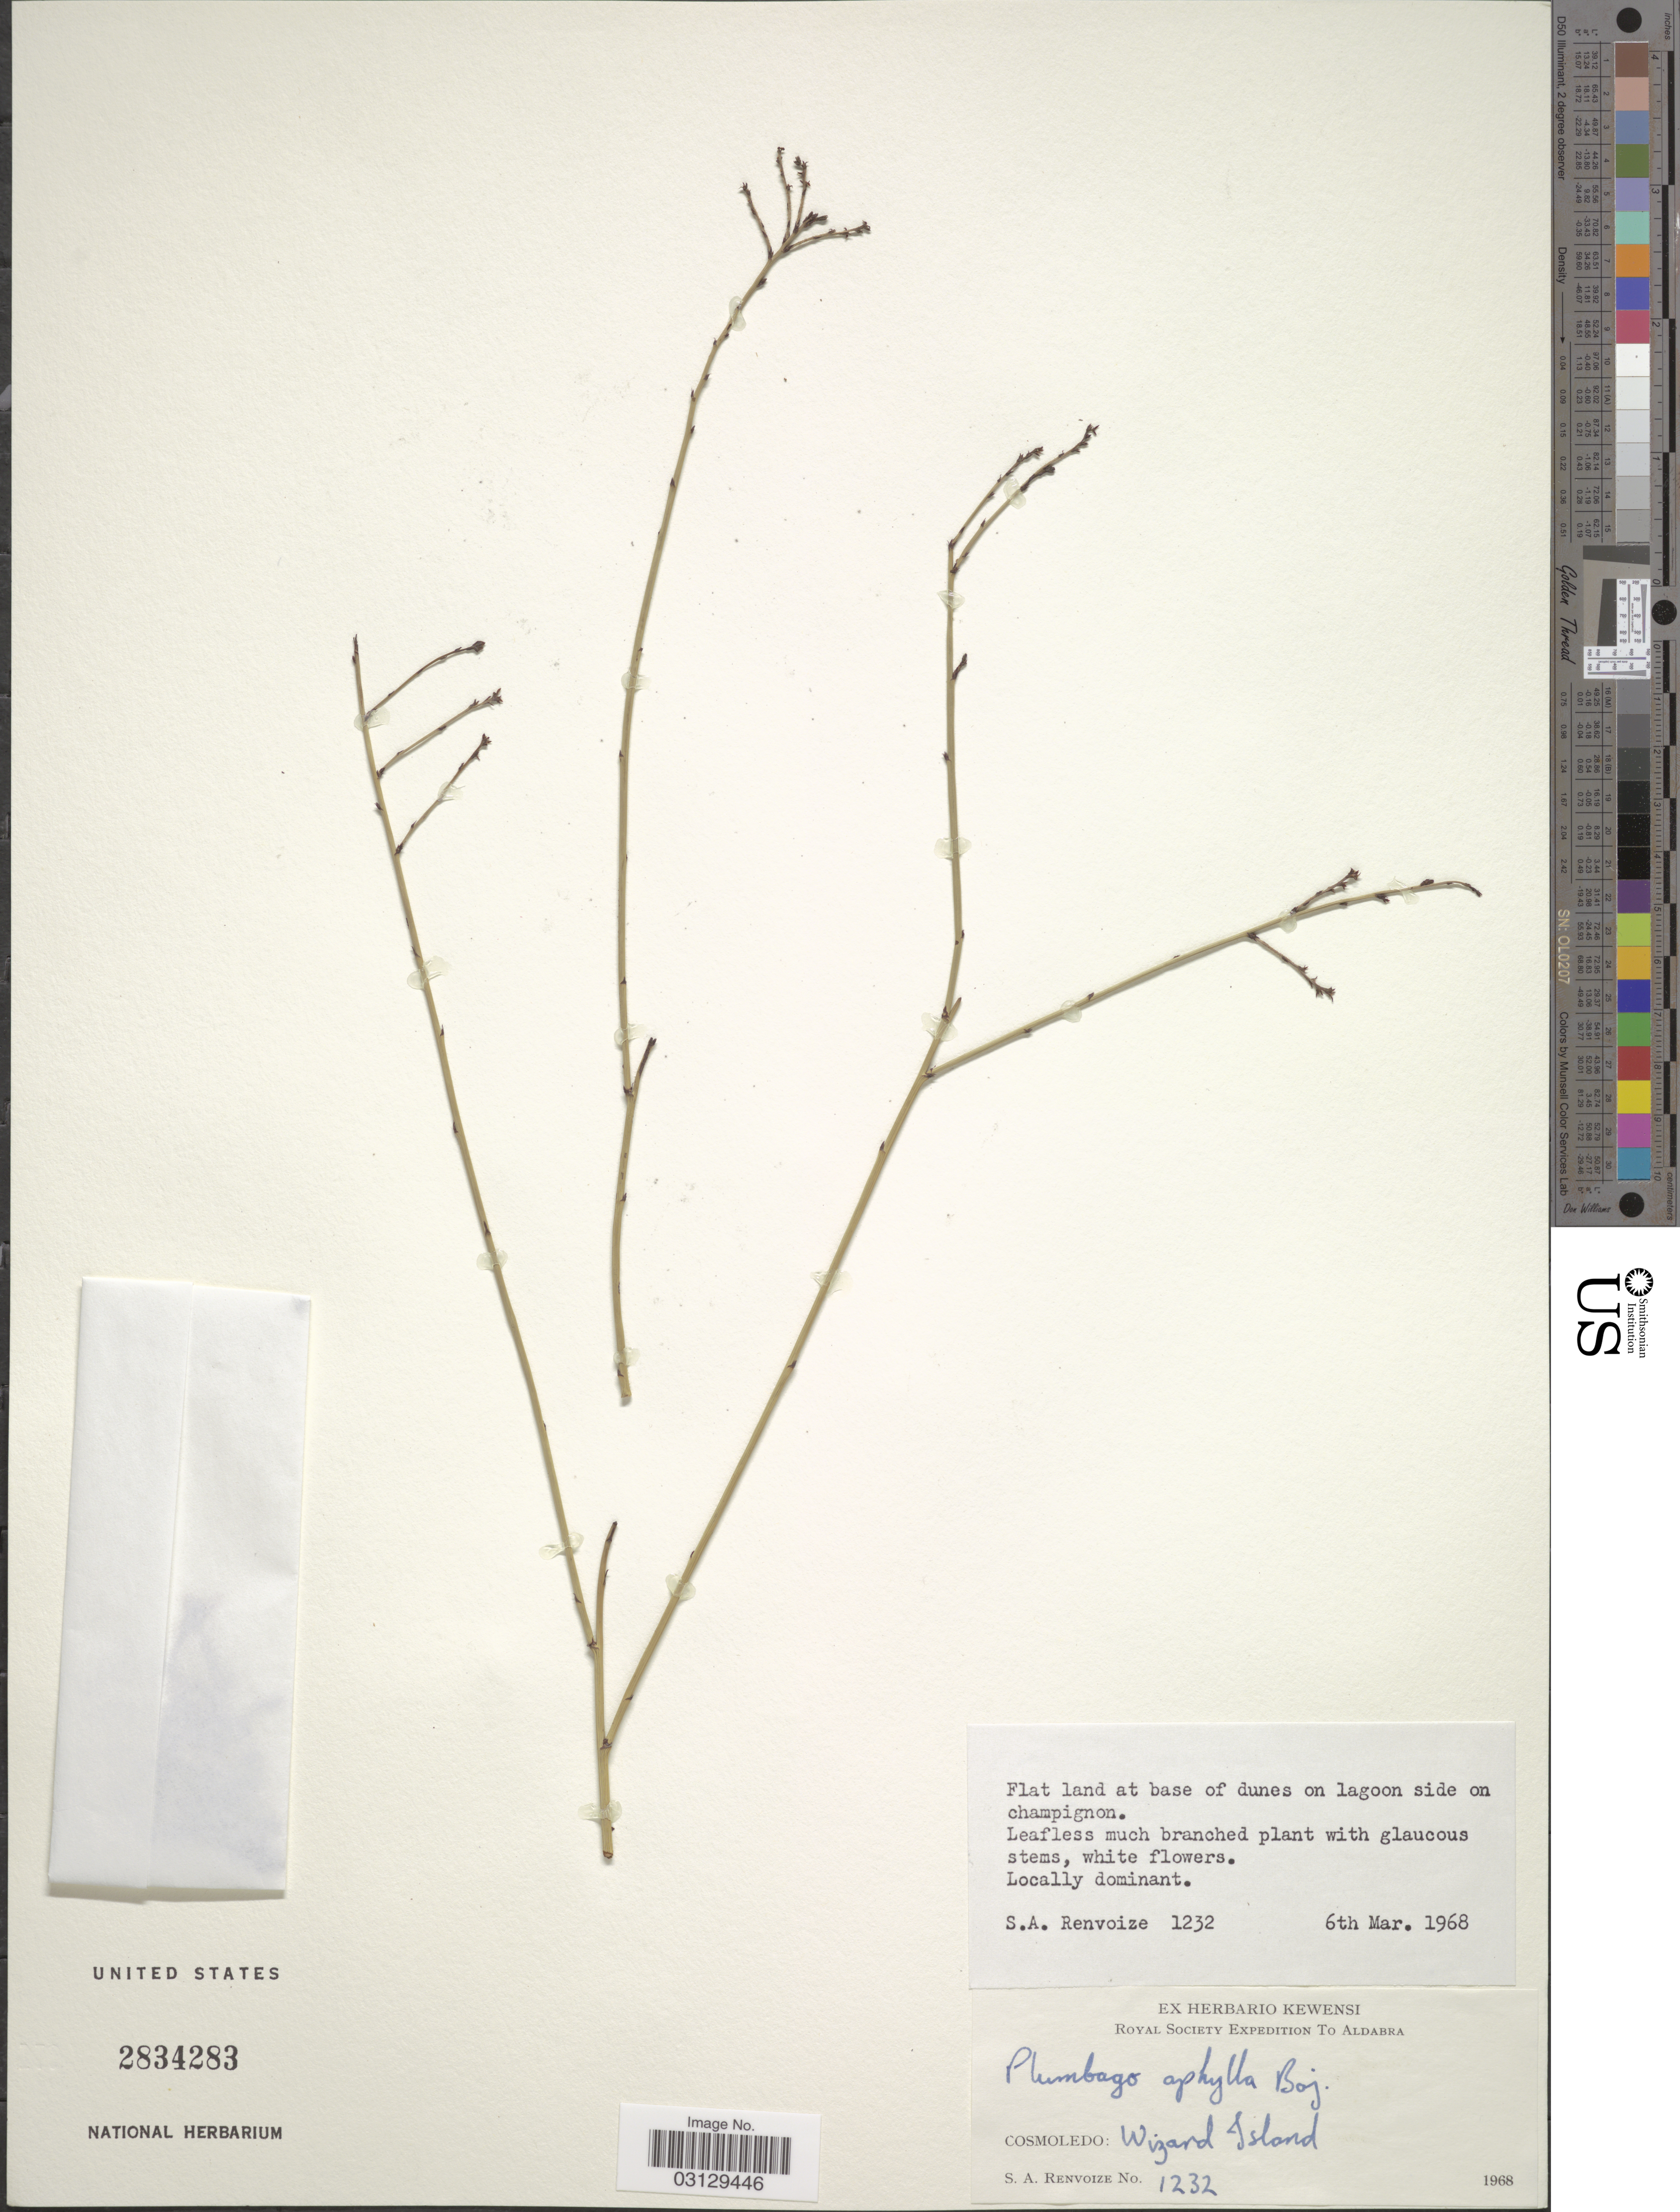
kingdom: Plantae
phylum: Tracheophyta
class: Magnoliopsida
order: Caryophyllales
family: Plumbaginaceae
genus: Plumbago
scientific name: Plumbago aphylla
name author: Bojer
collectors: S. A. Renvoize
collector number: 1232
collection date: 1968-03-06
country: Seychelles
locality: Flat land at base of dunes on lagoon side on chamignon. Aldabra. Cosmoledo: Wizard Island.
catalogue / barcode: US 2834283